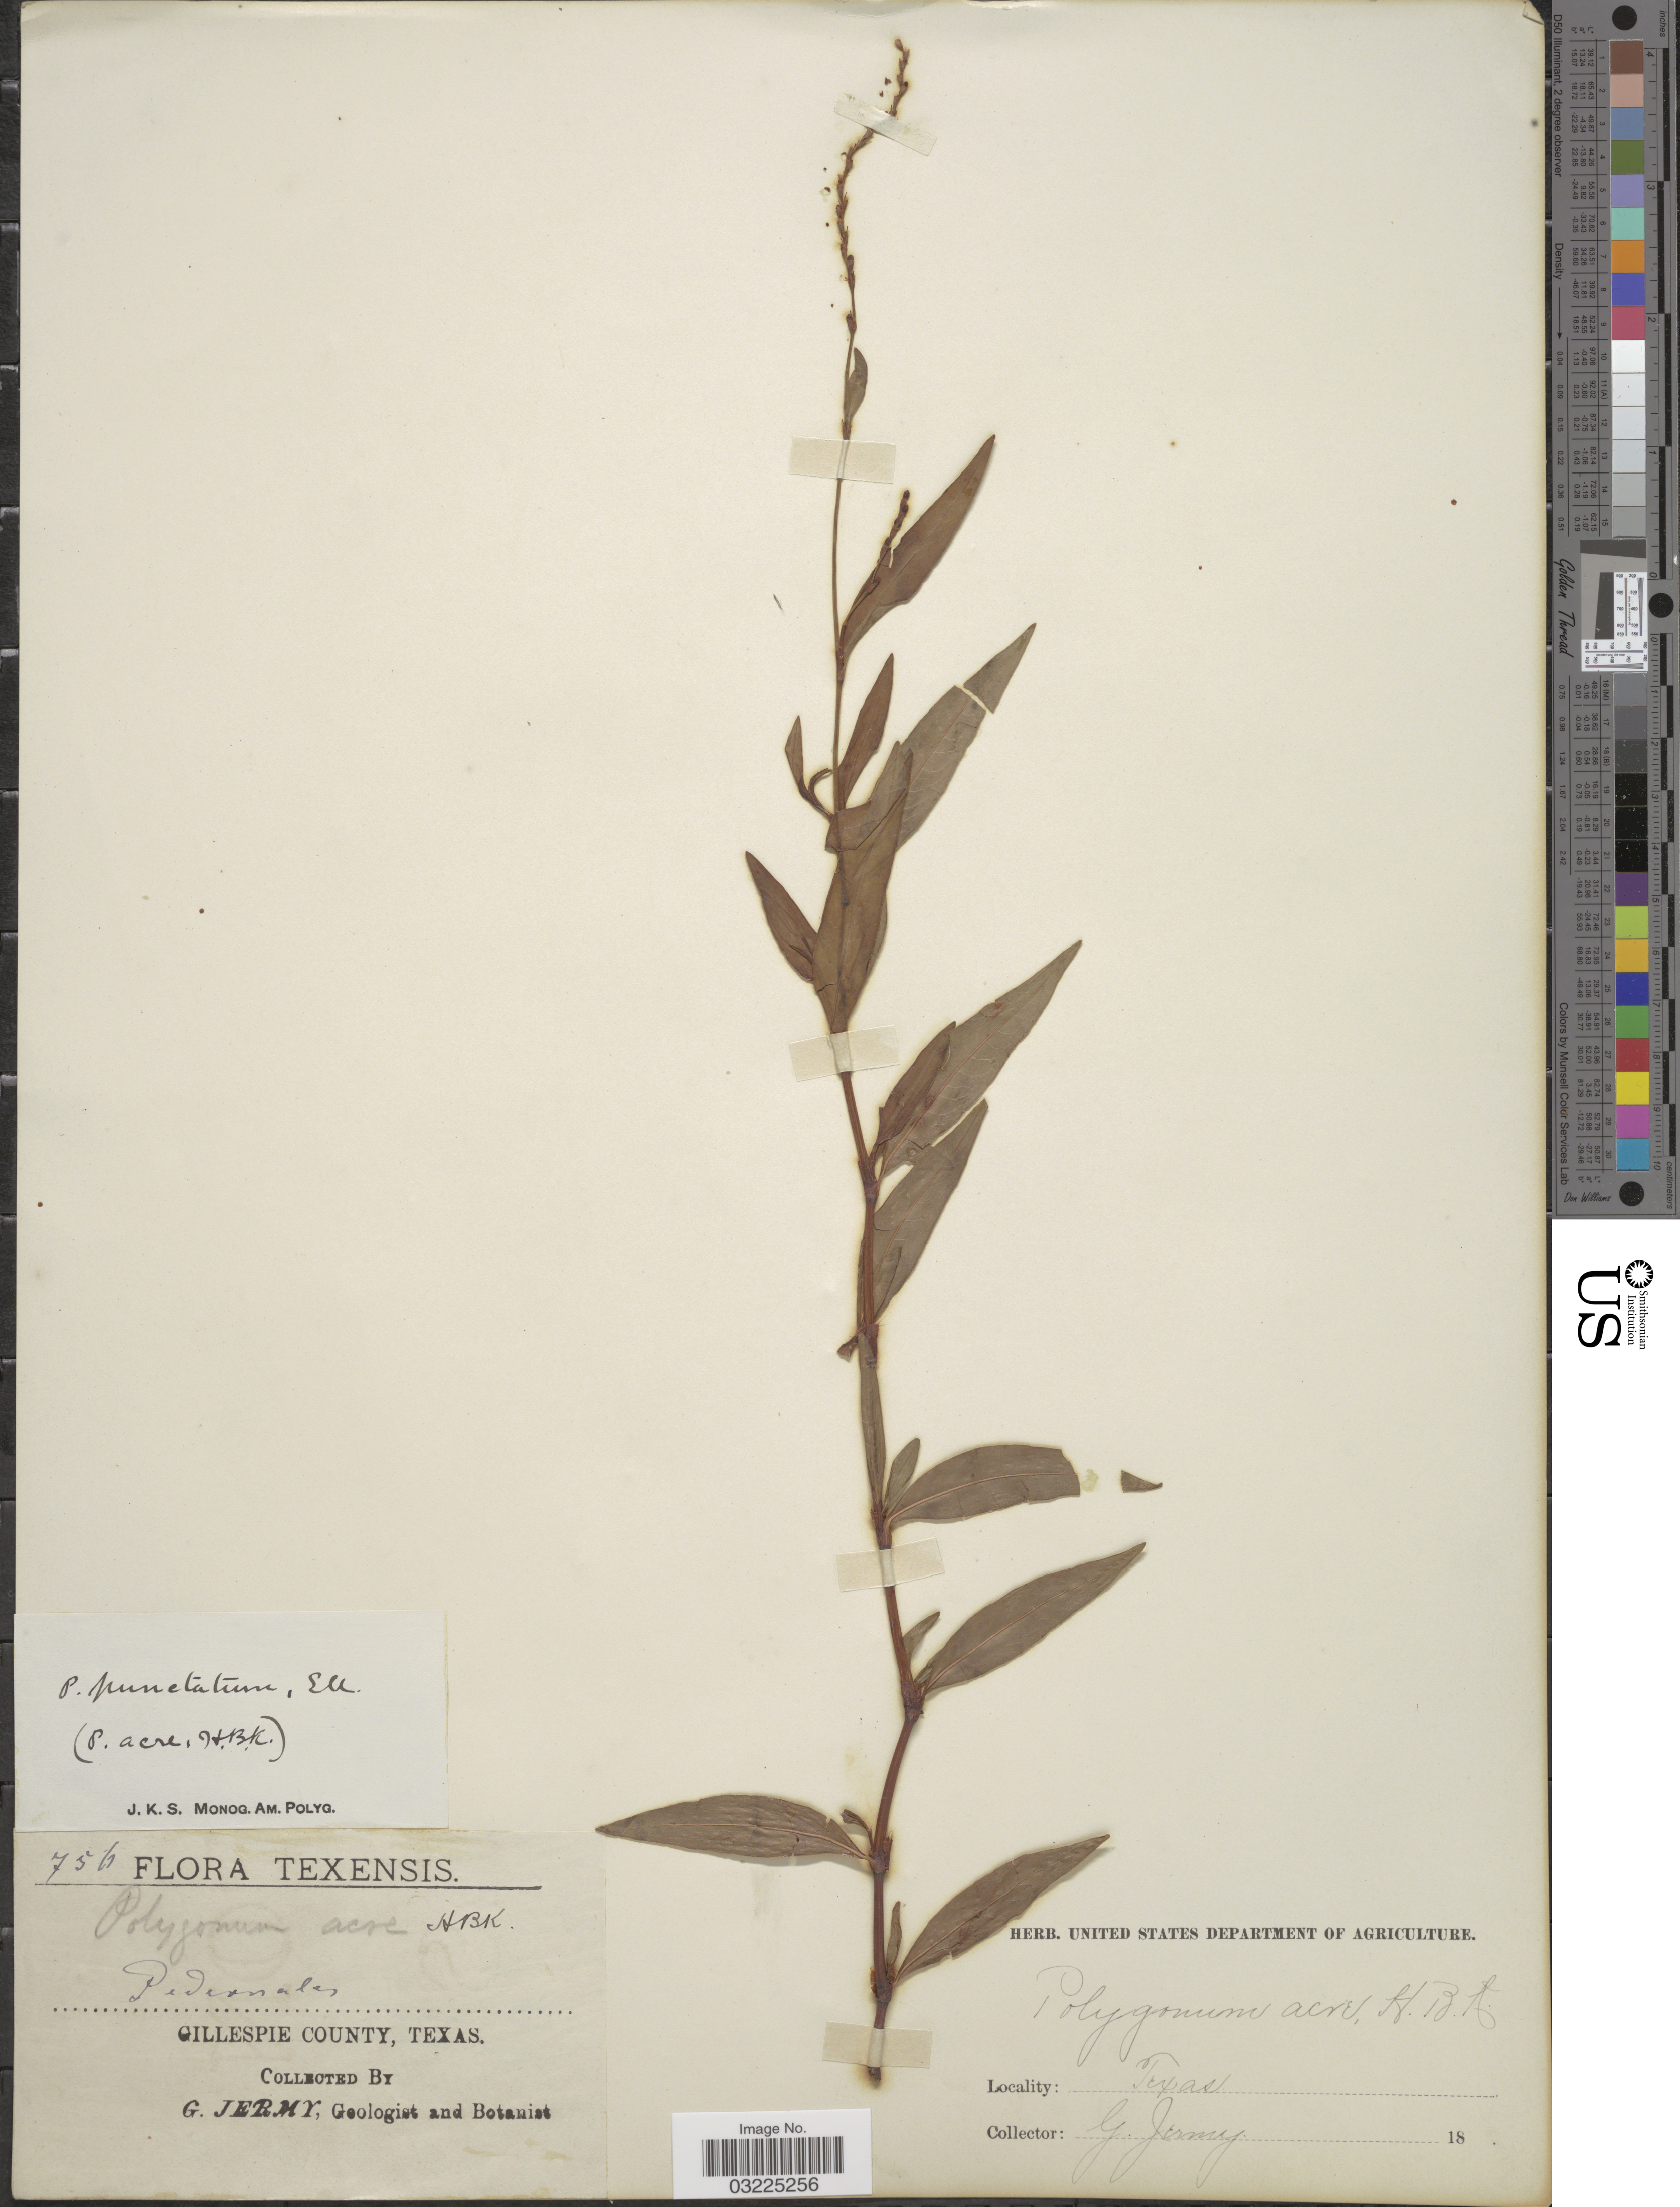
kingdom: Plantae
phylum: Tracheophyta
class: Magnoliopsida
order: Caryophyllales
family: Polygonaceae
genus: Persicaria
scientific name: Persicaria punctata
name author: (Elliott) Small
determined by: Atha, D. E.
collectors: G. Jermy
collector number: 756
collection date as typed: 18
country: United States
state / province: Texas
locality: Pedernales. Gillespie County.